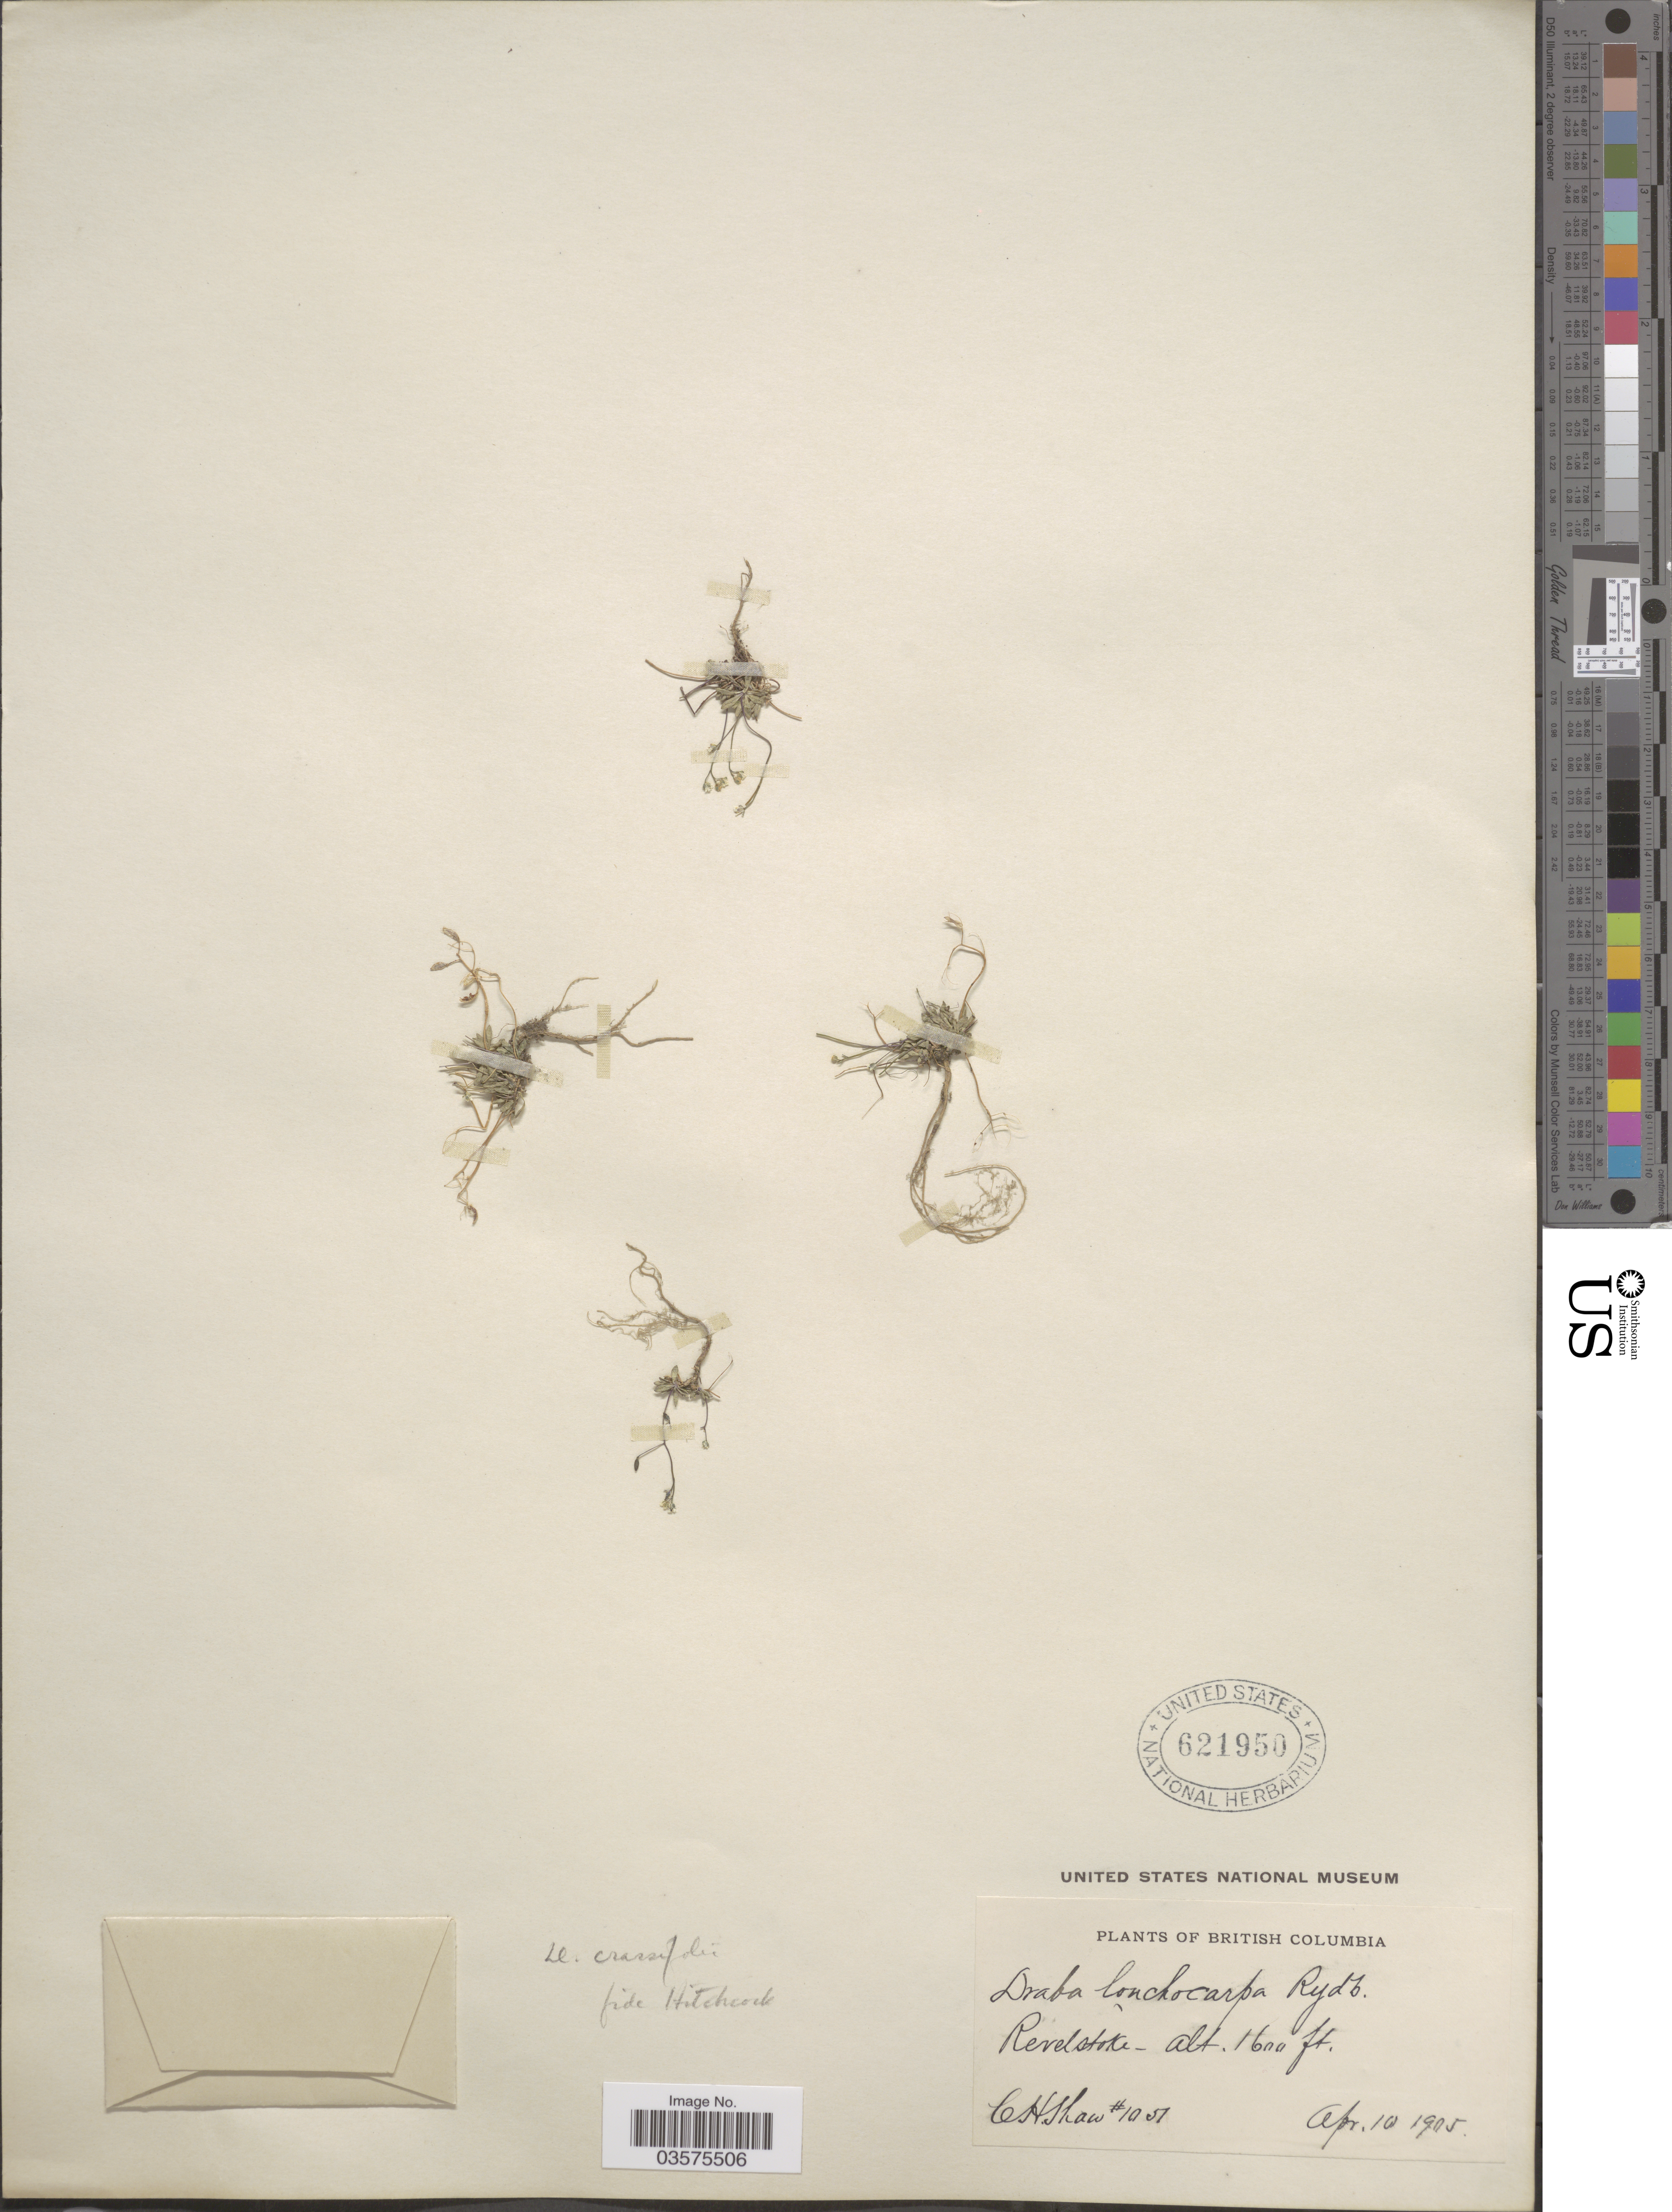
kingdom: Plantae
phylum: Tracheophyta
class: Magnoliopsida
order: Brassicales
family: Brassicaceae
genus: Draba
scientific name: Draba crassifolia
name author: Graham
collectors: C. H. Shaw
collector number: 1051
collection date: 1905-04-10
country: Canada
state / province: British Columbia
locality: Revelstoke.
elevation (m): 488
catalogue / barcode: US 621950